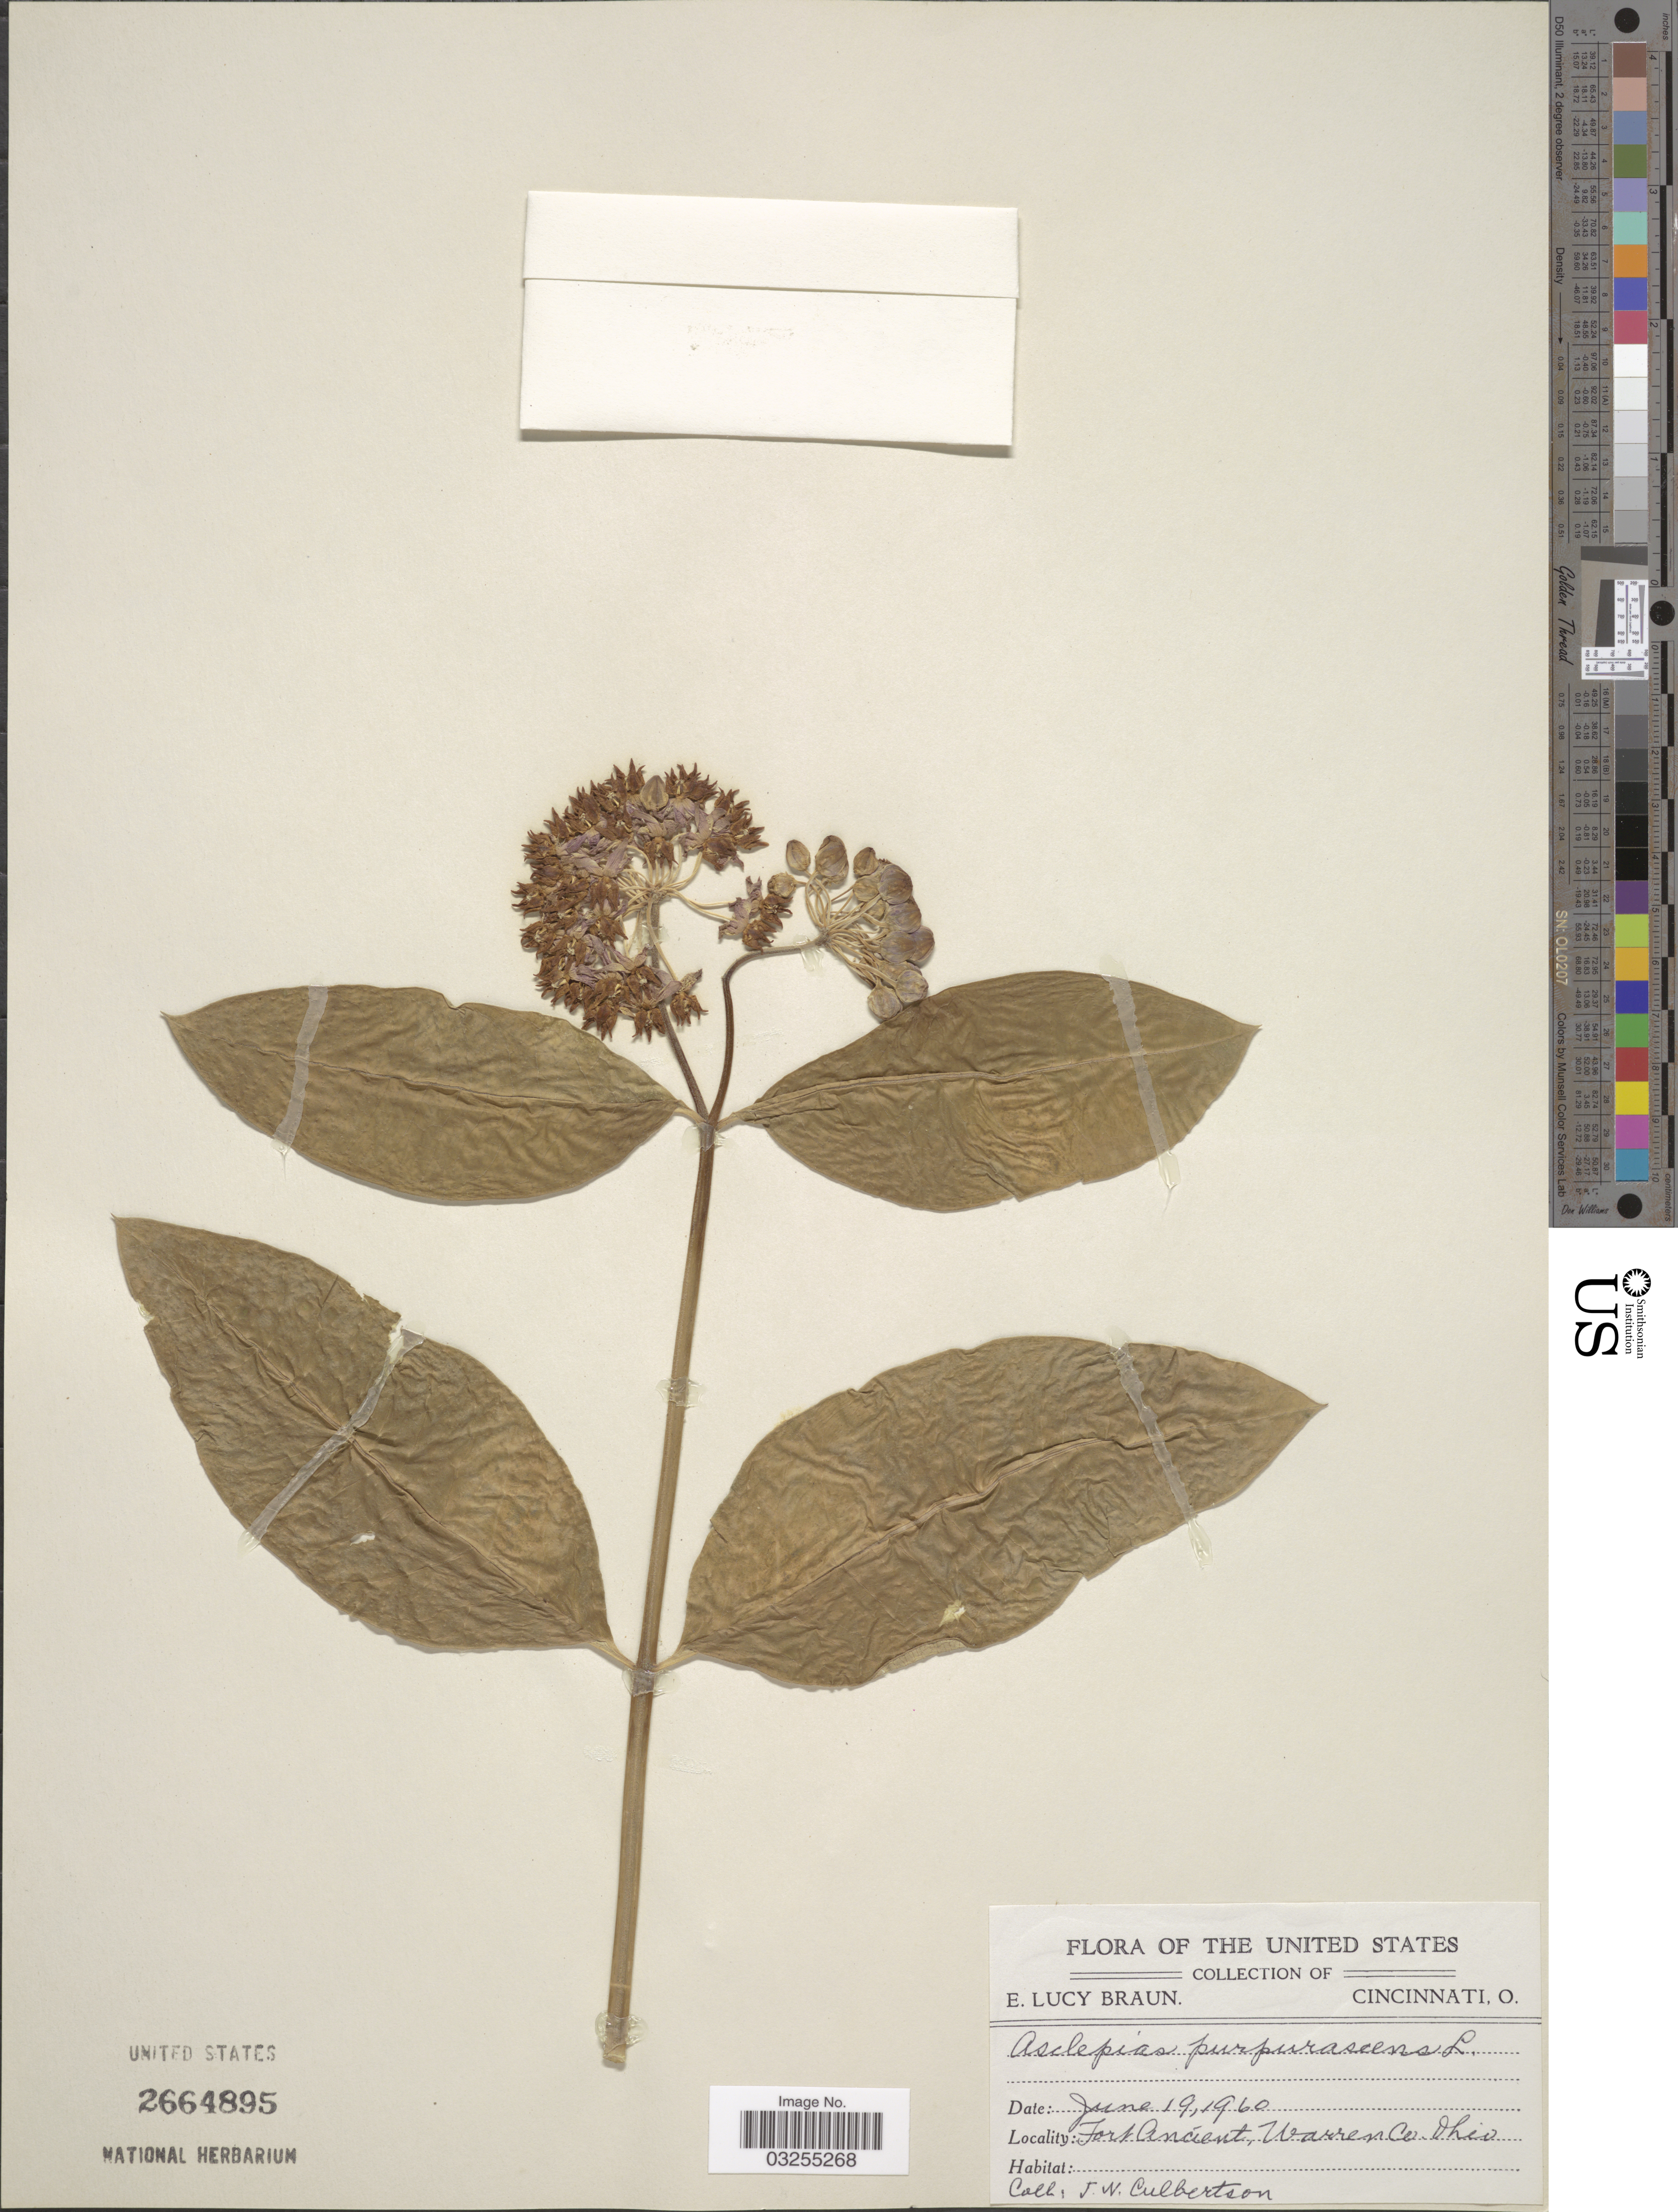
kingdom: Plantae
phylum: Tracheophyta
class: Magnoliopsida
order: Gentianales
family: Apocynaceae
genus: Asclepias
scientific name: Asclepias purpurascens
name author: L.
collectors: J. Culbertson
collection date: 1960-06-19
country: United States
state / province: Ohio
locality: Fort Ancient, Warren Co.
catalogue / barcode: US 2664895